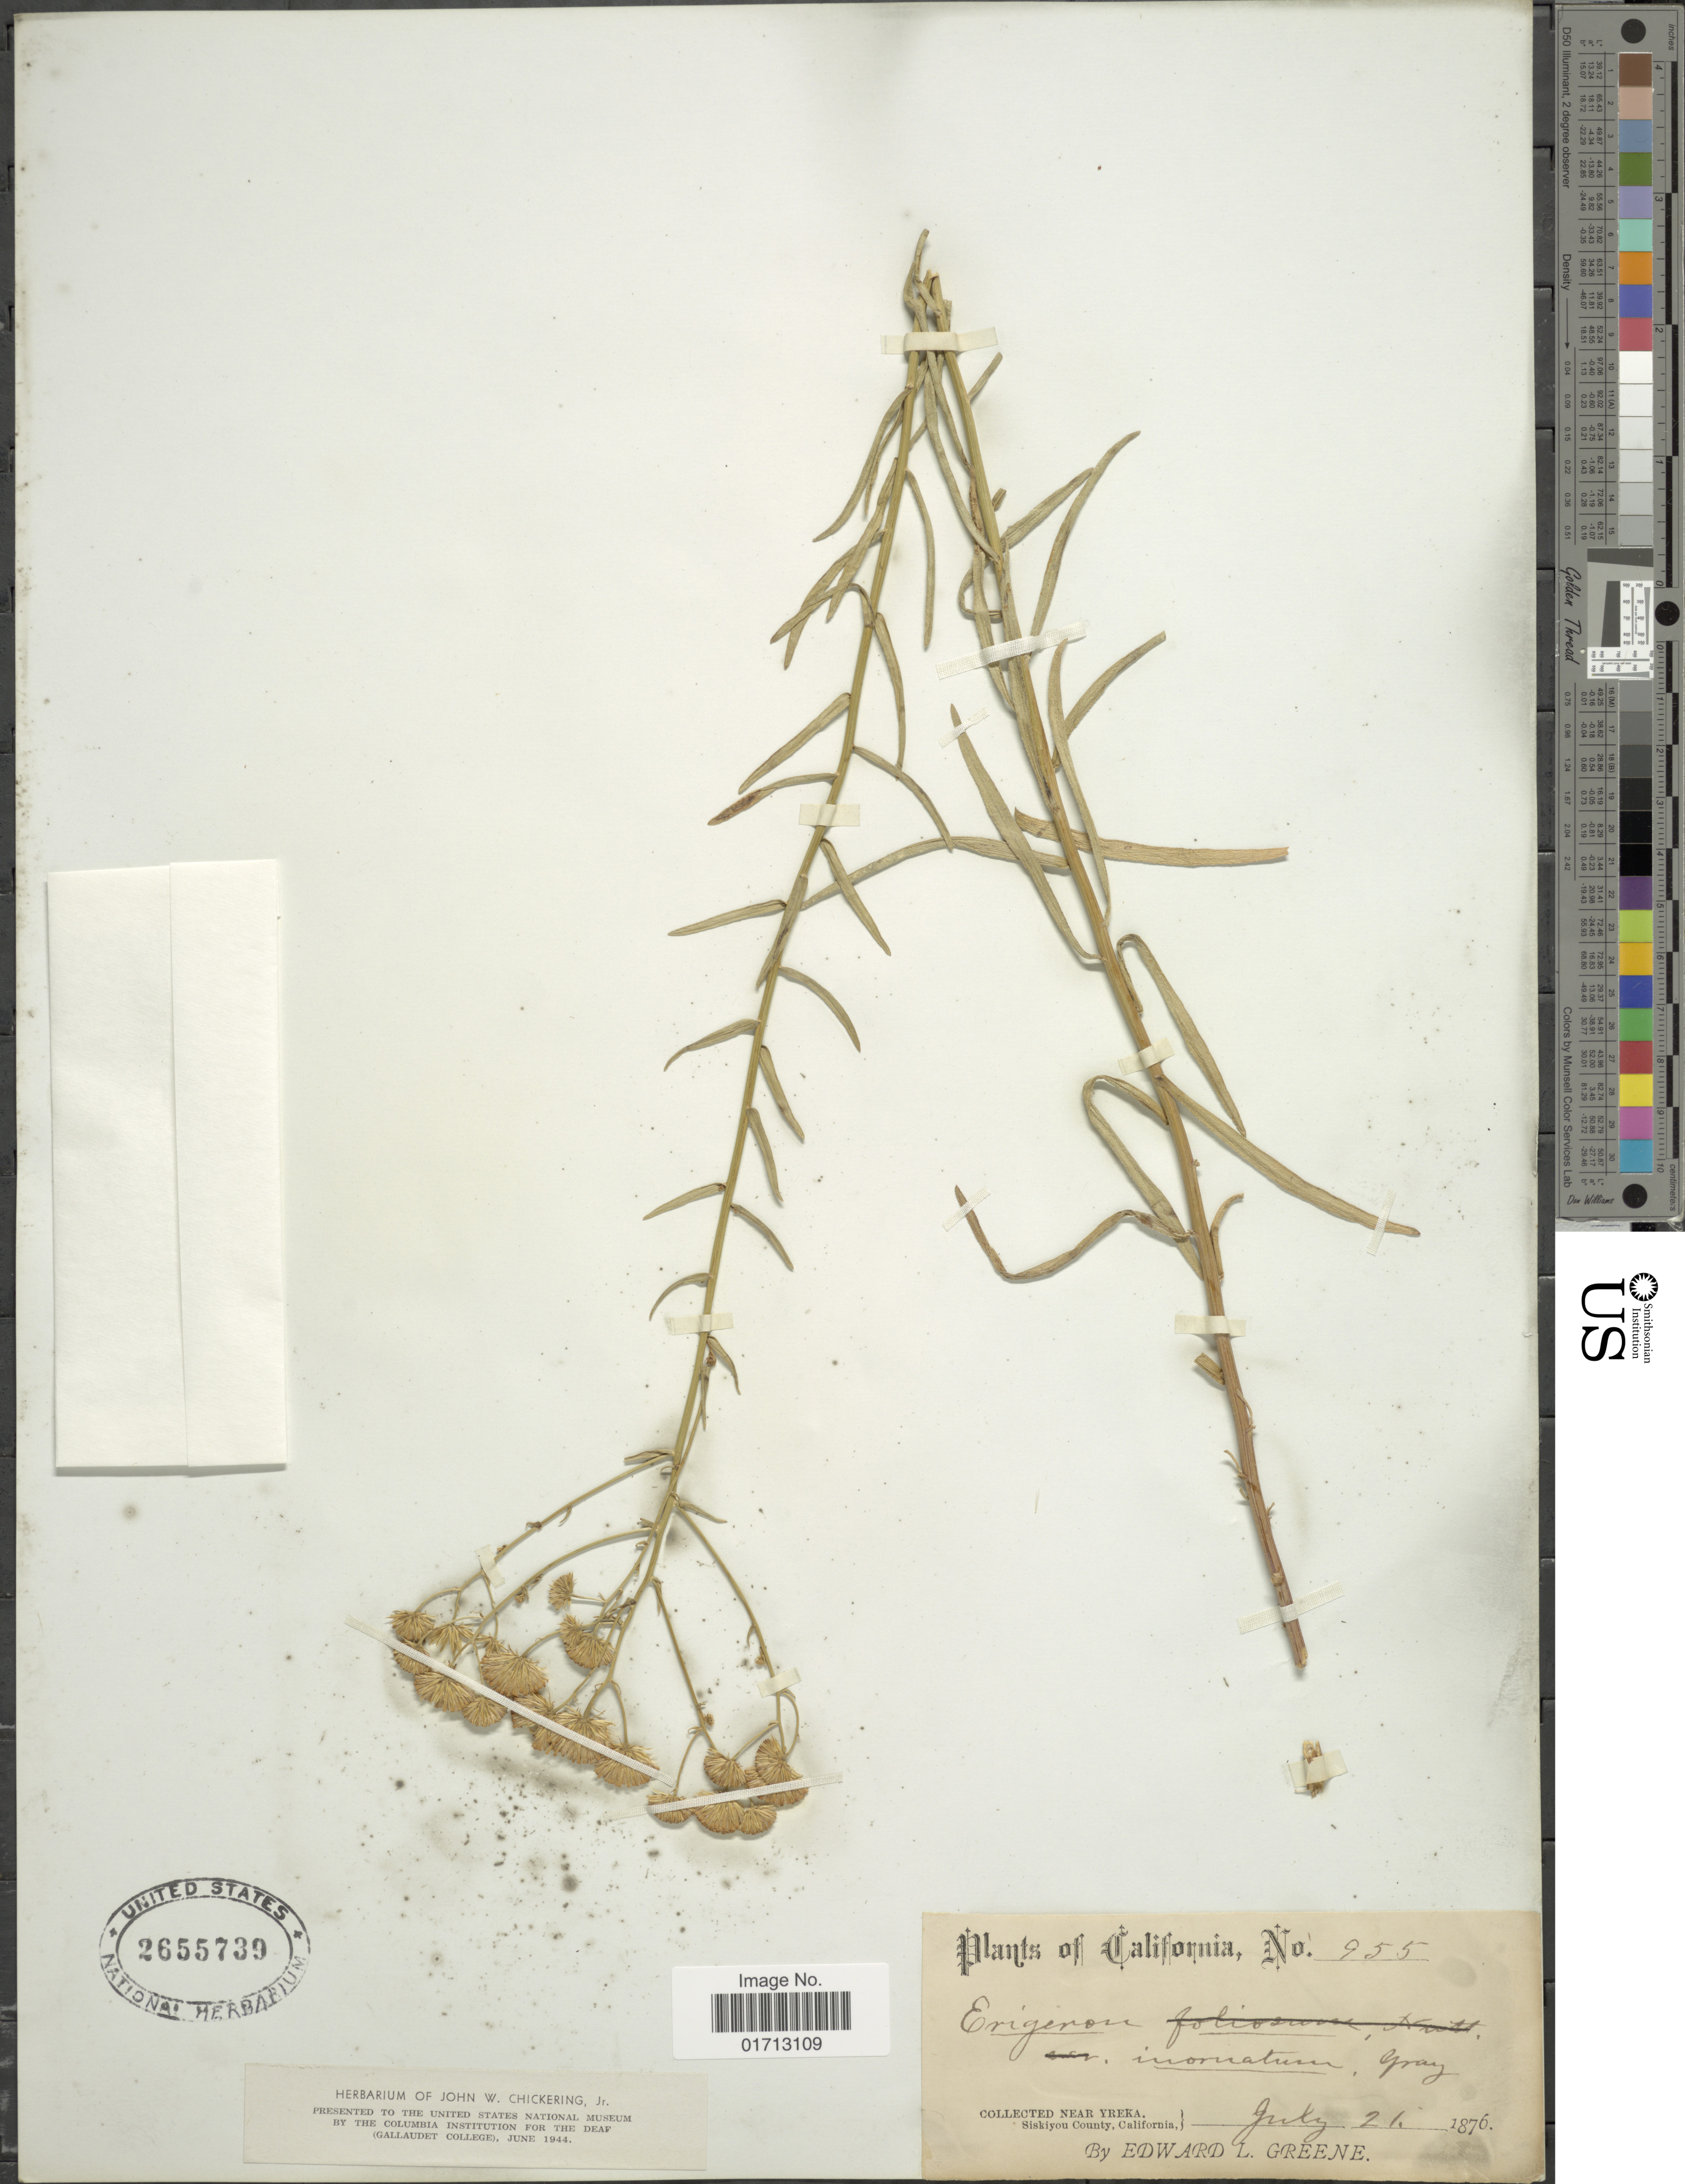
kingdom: Plantae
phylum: Tracheophyta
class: Magnoliopsida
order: Asterales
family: Asteraceae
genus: Erigeron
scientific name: Erigeron inornatus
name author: (A. Gray) A. Gray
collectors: E. L. Greene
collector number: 955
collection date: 1876-07-21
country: United States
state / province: California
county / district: Siskiyou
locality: Near Yreka, Siskiyou County.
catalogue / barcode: US 2655739